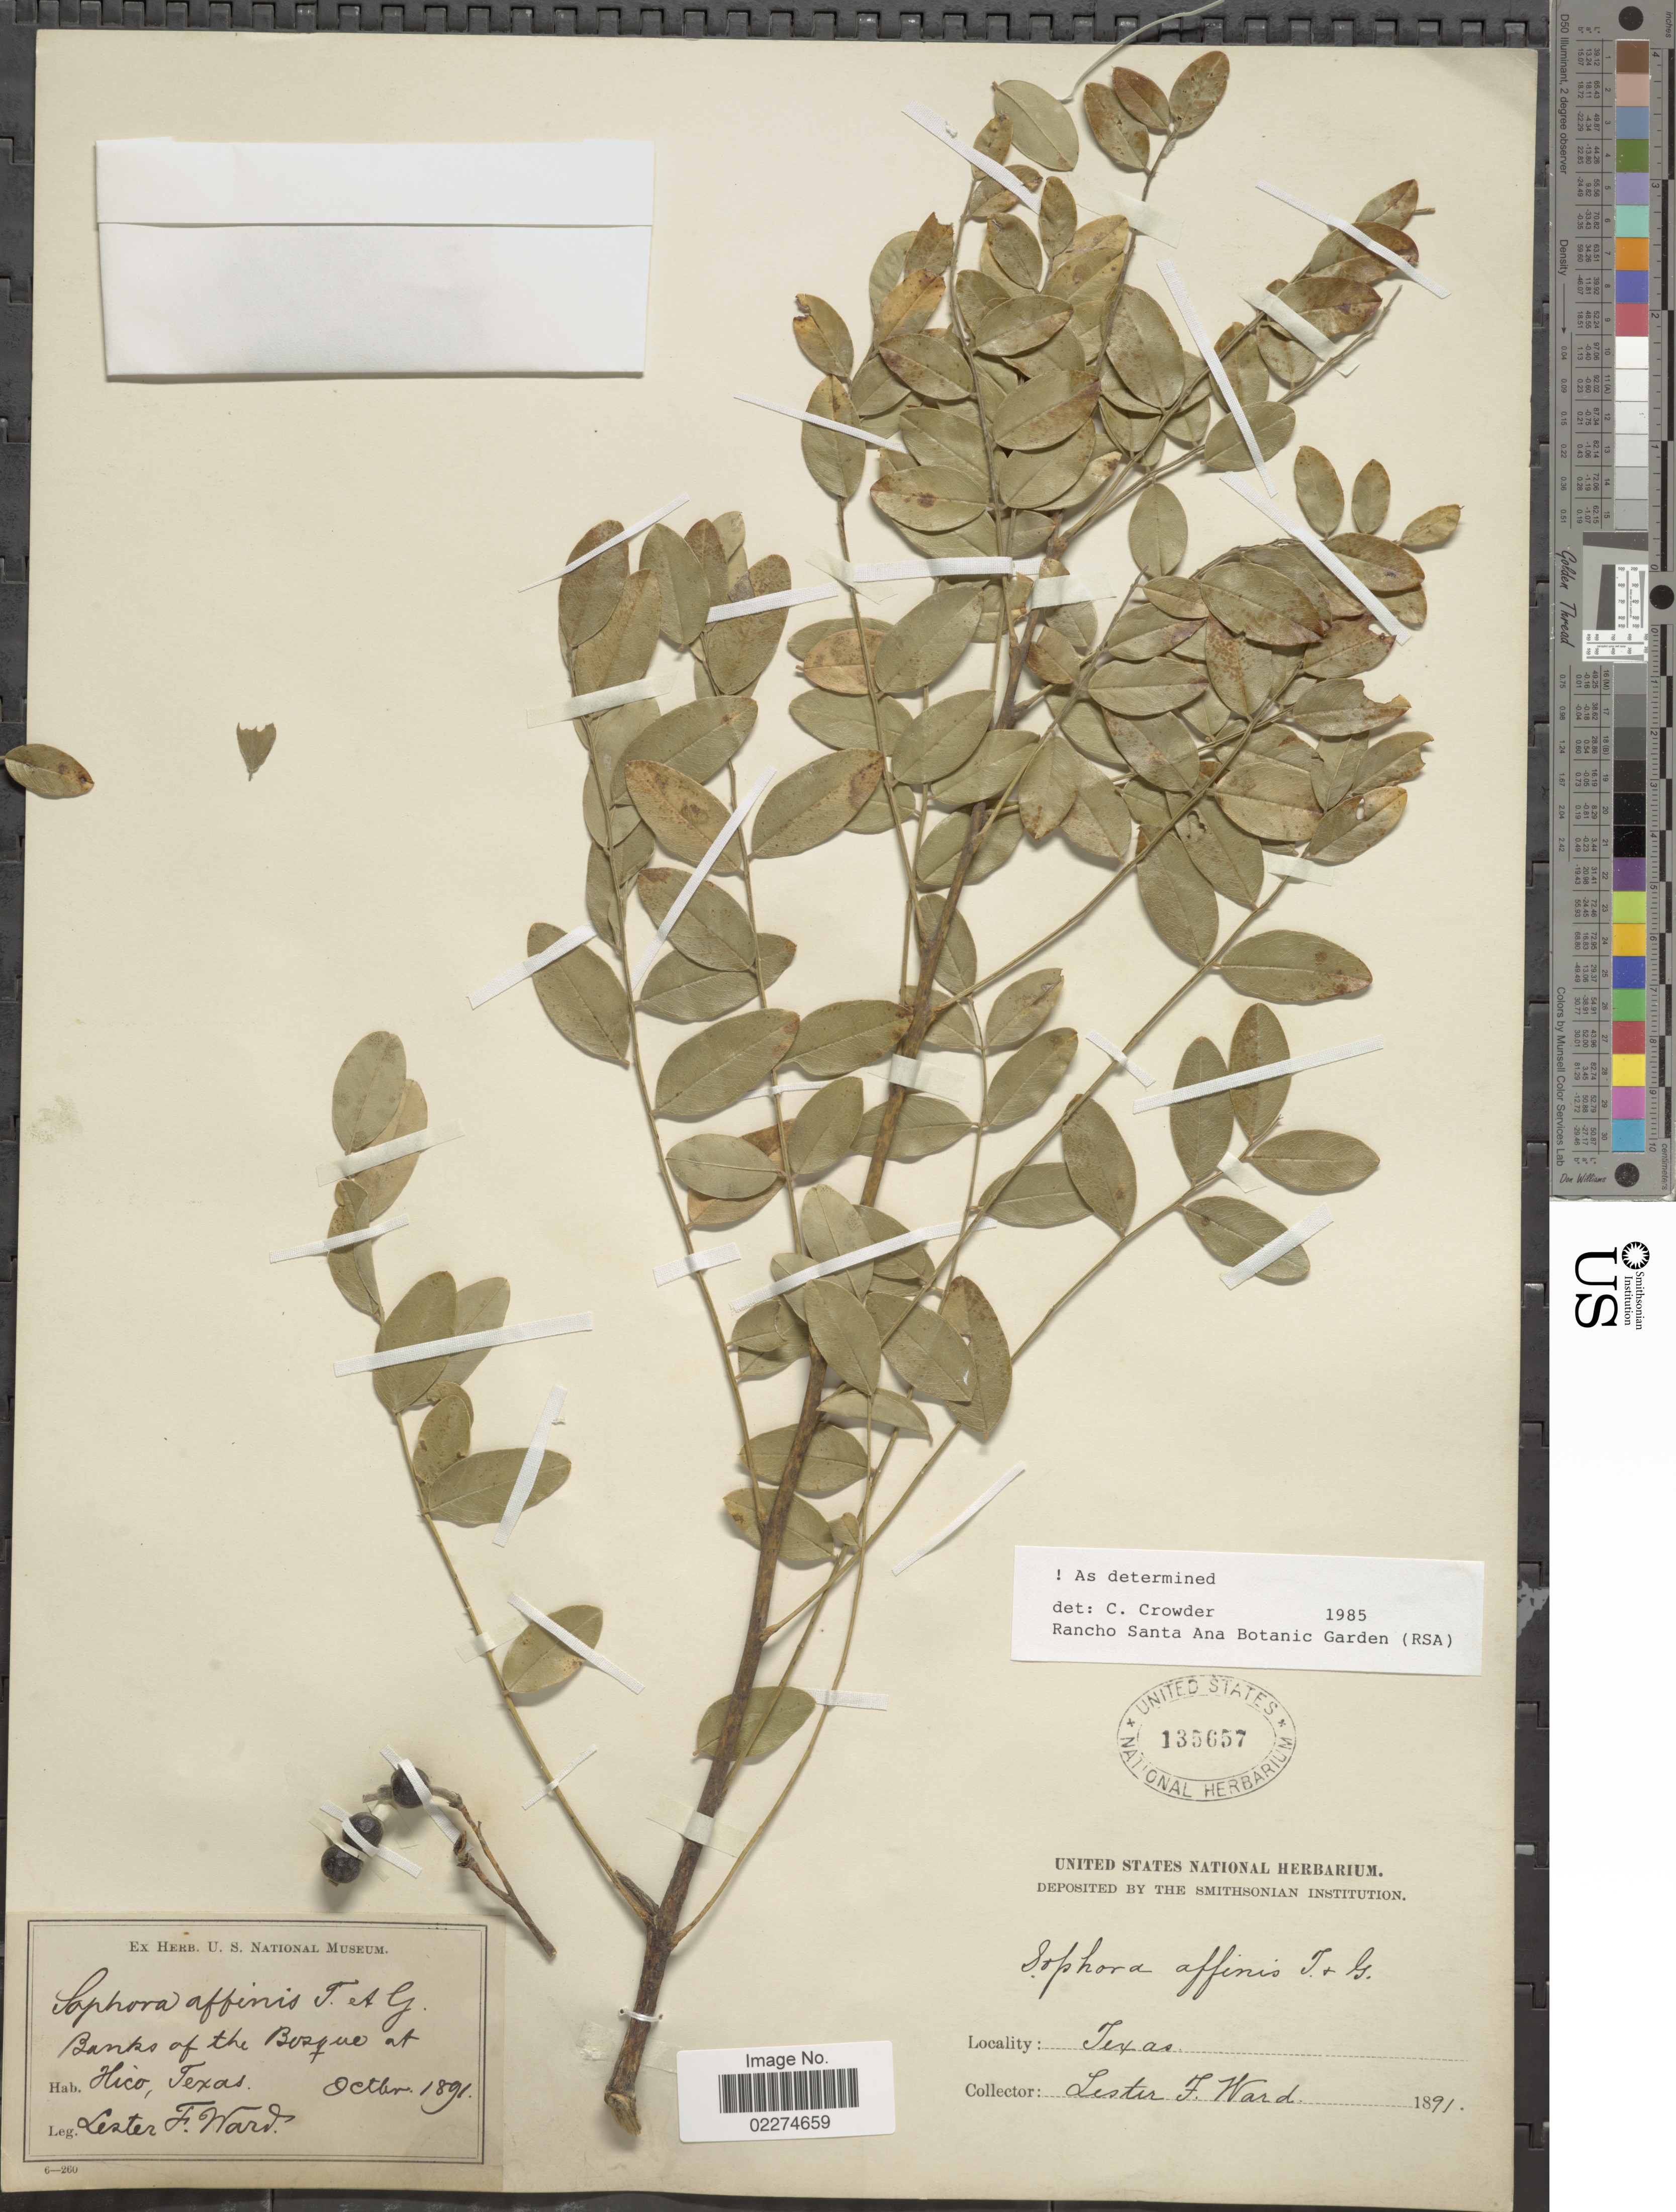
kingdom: Plantae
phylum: Tracheophyta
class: Magnoliopsida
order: Fabales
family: Fabaceae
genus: Sophora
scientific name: Sophora affinis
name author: Torr. & A. Gray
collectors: L. F. Ward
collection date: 1891-10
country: United States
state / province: Texas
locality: Banks of the Bosque at Hico, Texas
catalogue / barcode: US 135657